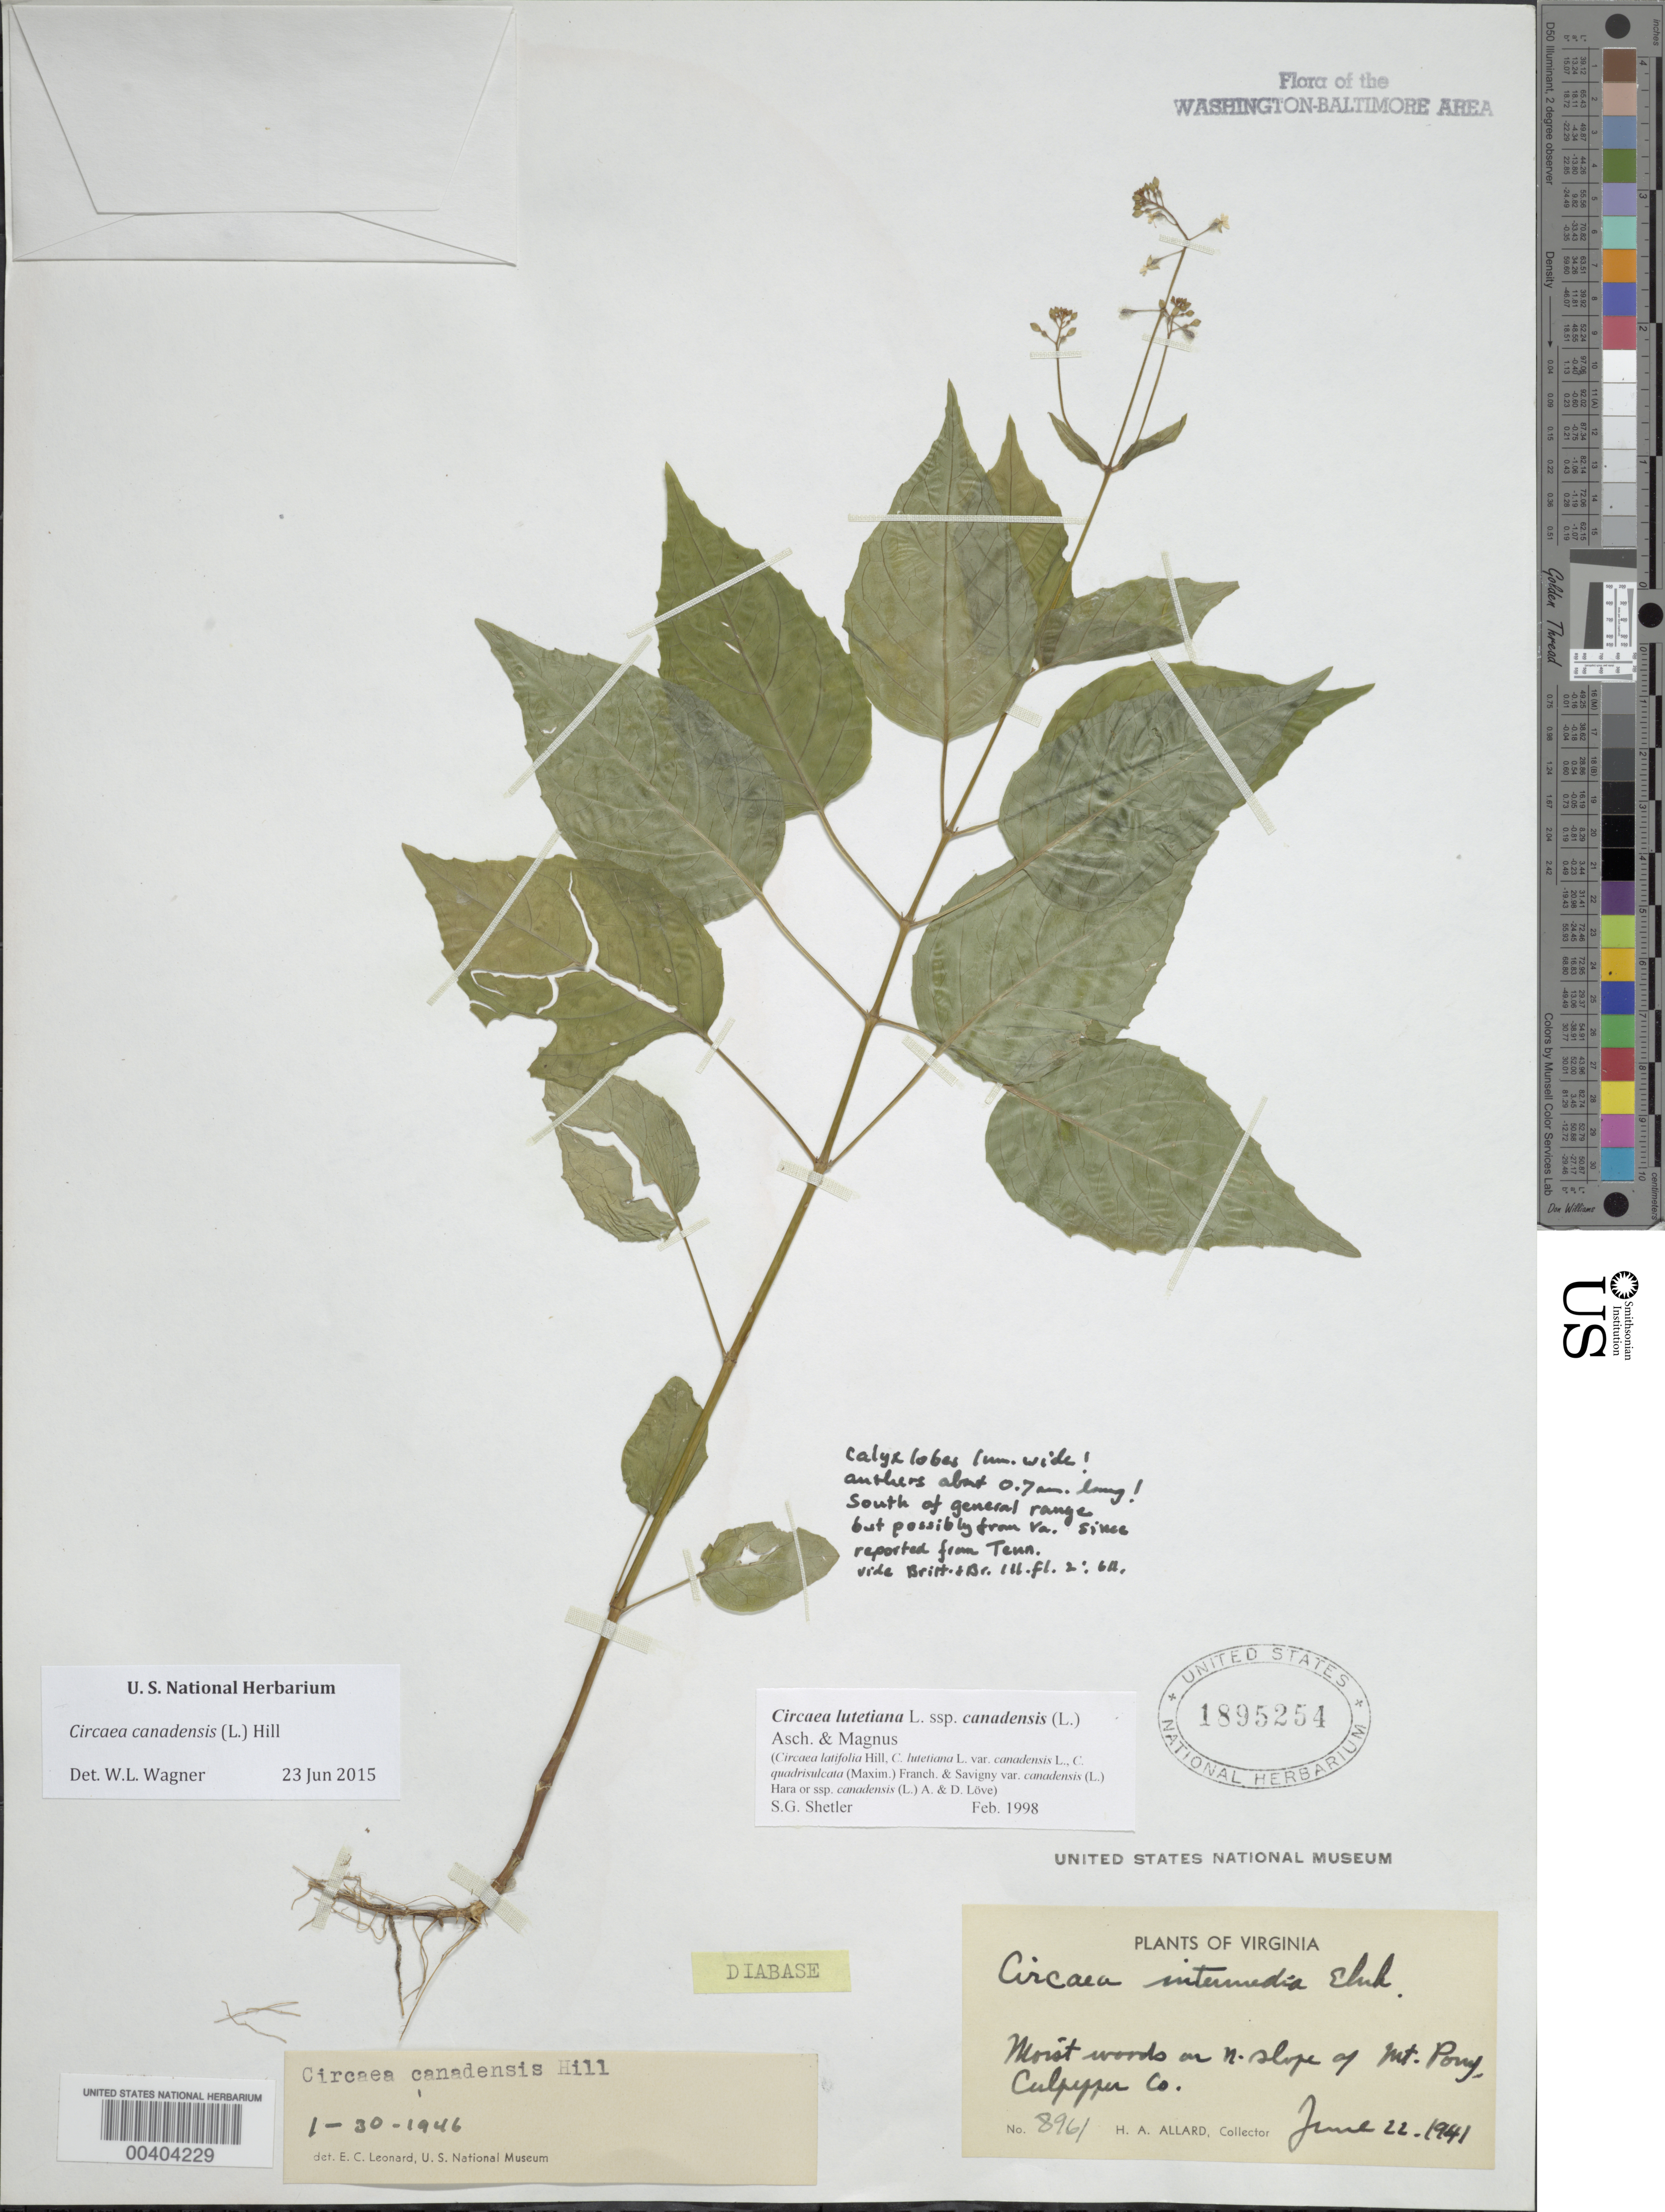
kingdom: Plantae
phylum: Tracheophyta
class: Magnoliopsida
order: Myrtales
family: Onagraceae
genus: Circaea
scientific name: Circaea canadensis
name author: (L.) Hill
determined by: Wagner, W. L., (BOT), Smithsonian Institution - National Museum of Natural History (UNITED STATES)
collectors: H. A. Allard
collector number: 8961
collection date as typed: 22 Jun 1941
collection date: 1941-06-22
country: United States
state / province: Virginia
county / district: Culpeper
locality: N slope of Mt. Pony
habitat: Moist woods, diabase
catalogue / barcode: US 1895254